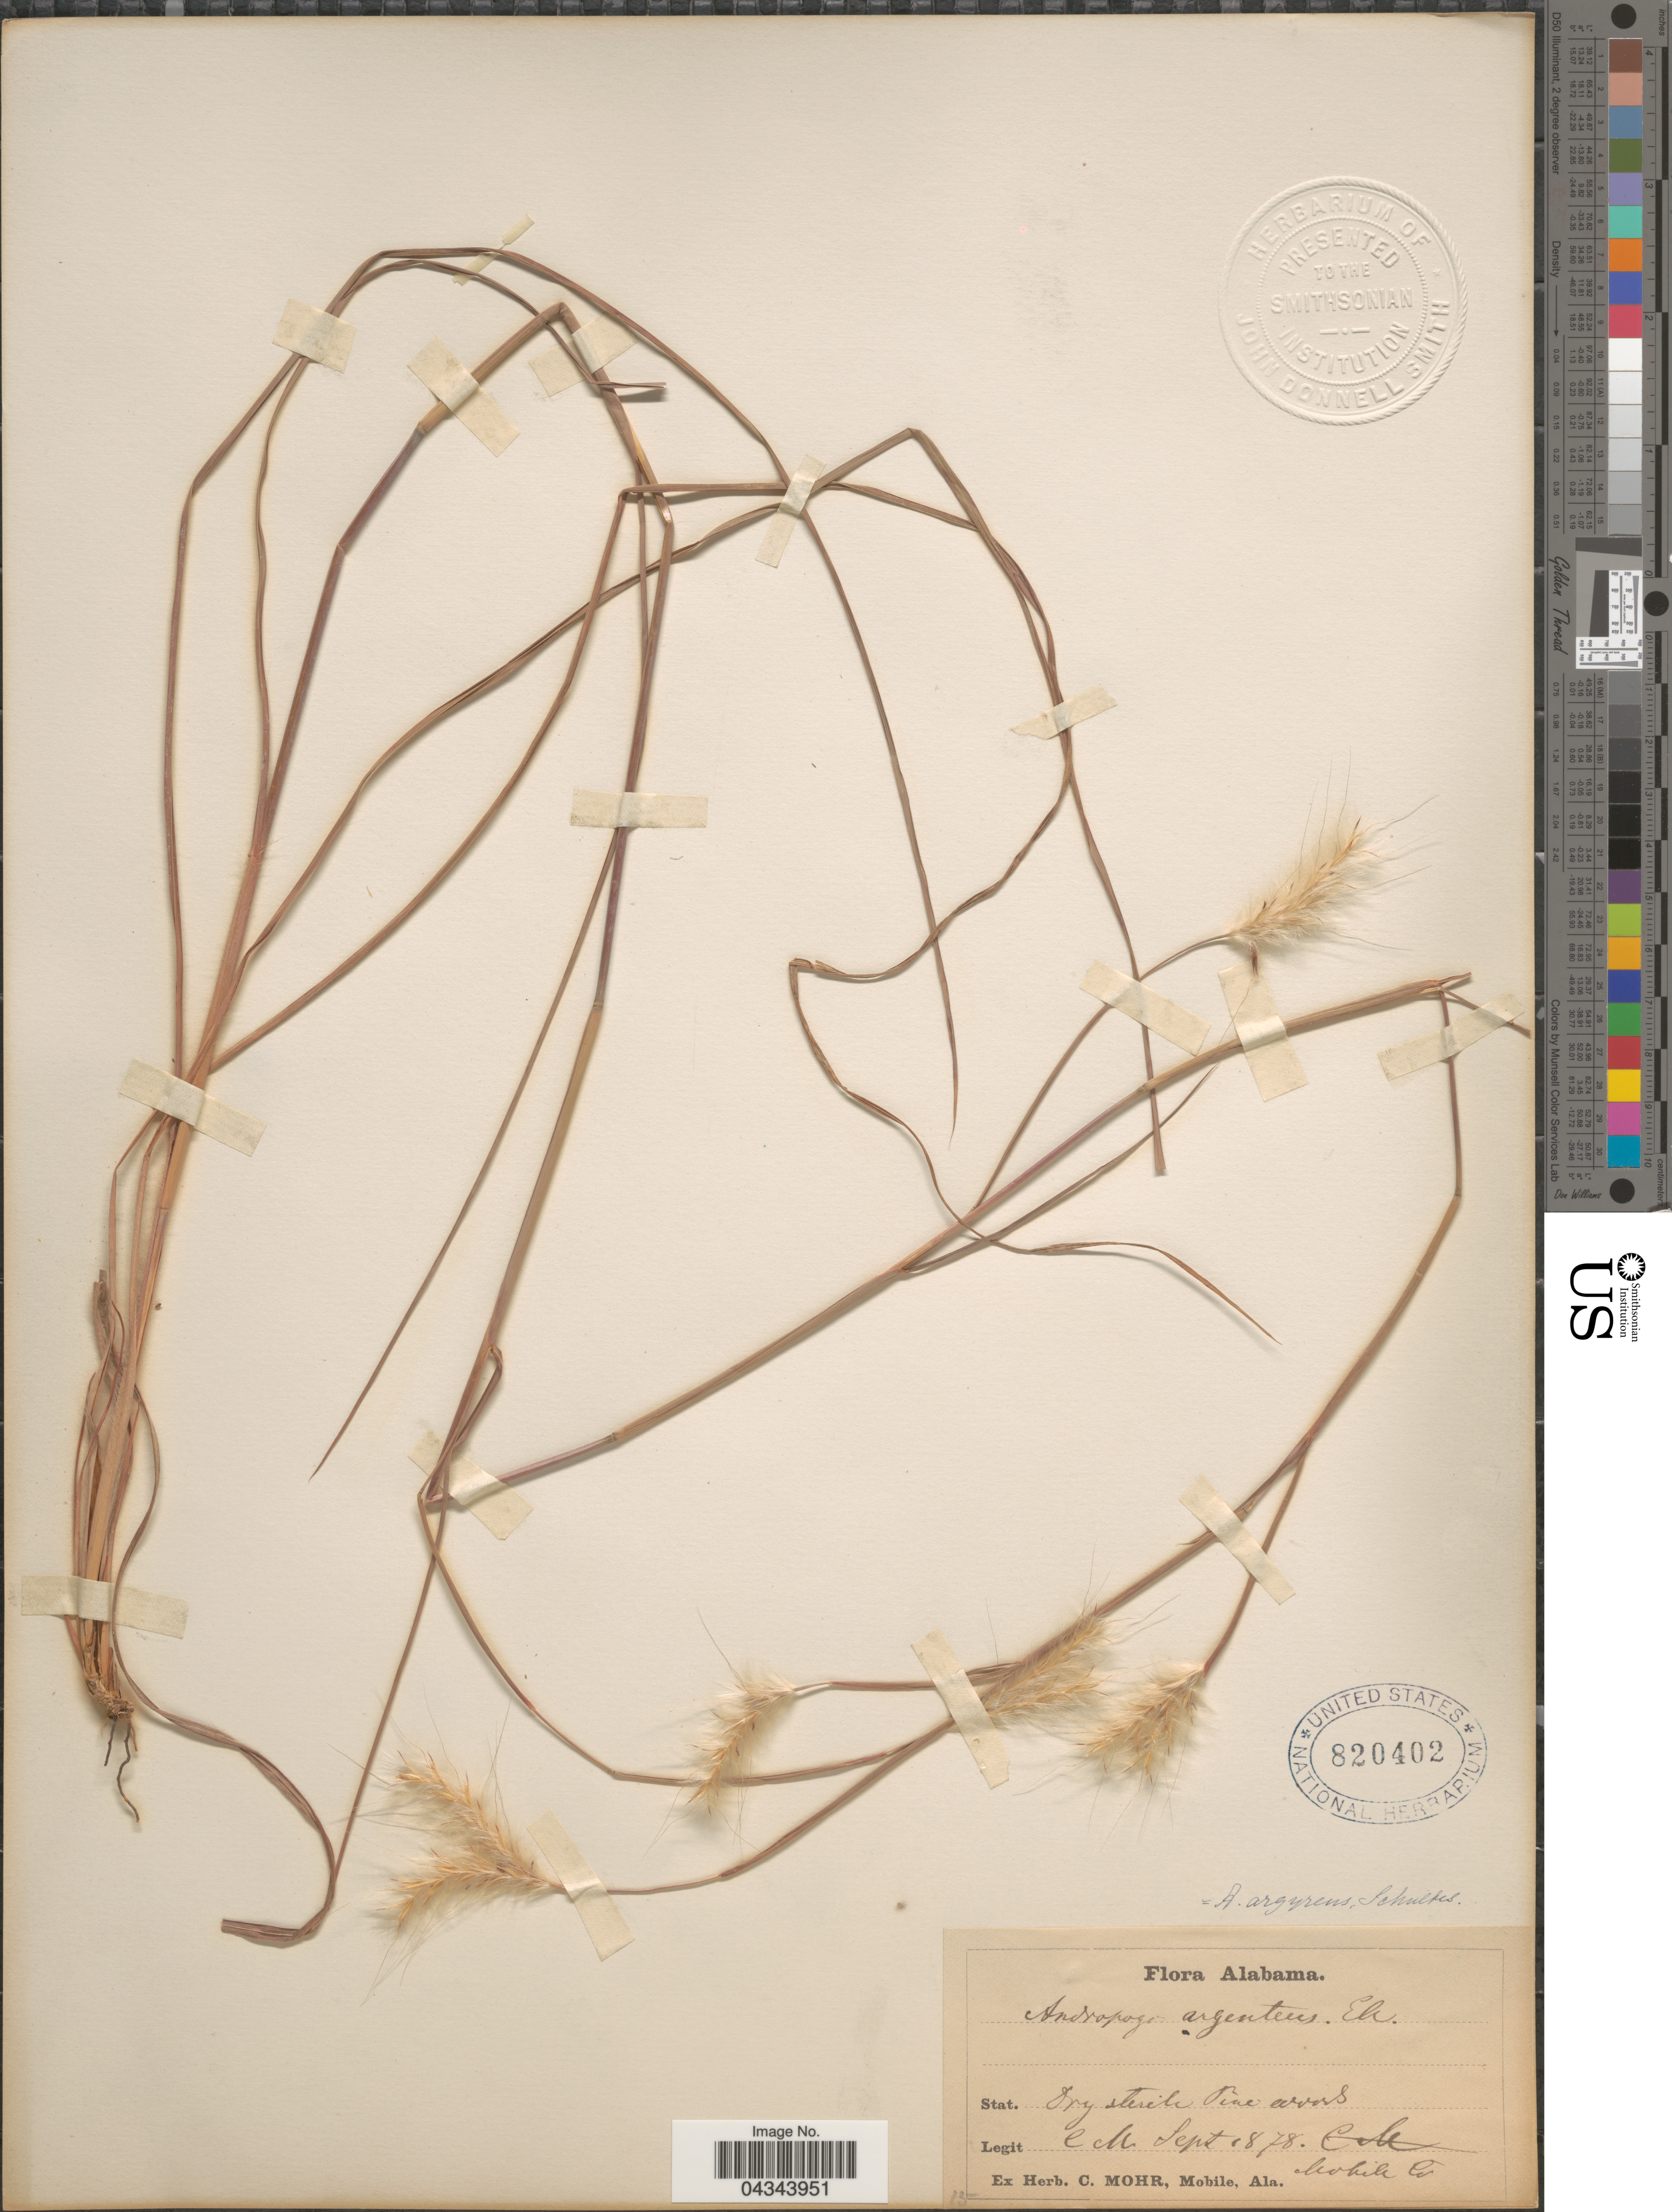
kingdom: Plantae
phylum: Tracheophyta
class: Liliopsida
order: Poales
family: Poaceae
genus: Andropogon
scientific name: Andropogon ternarius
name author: Michx.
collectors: C. T. Mohr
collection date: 1878-09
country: United States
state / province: Alabama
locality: Mobile Co.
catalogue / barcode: US 820402